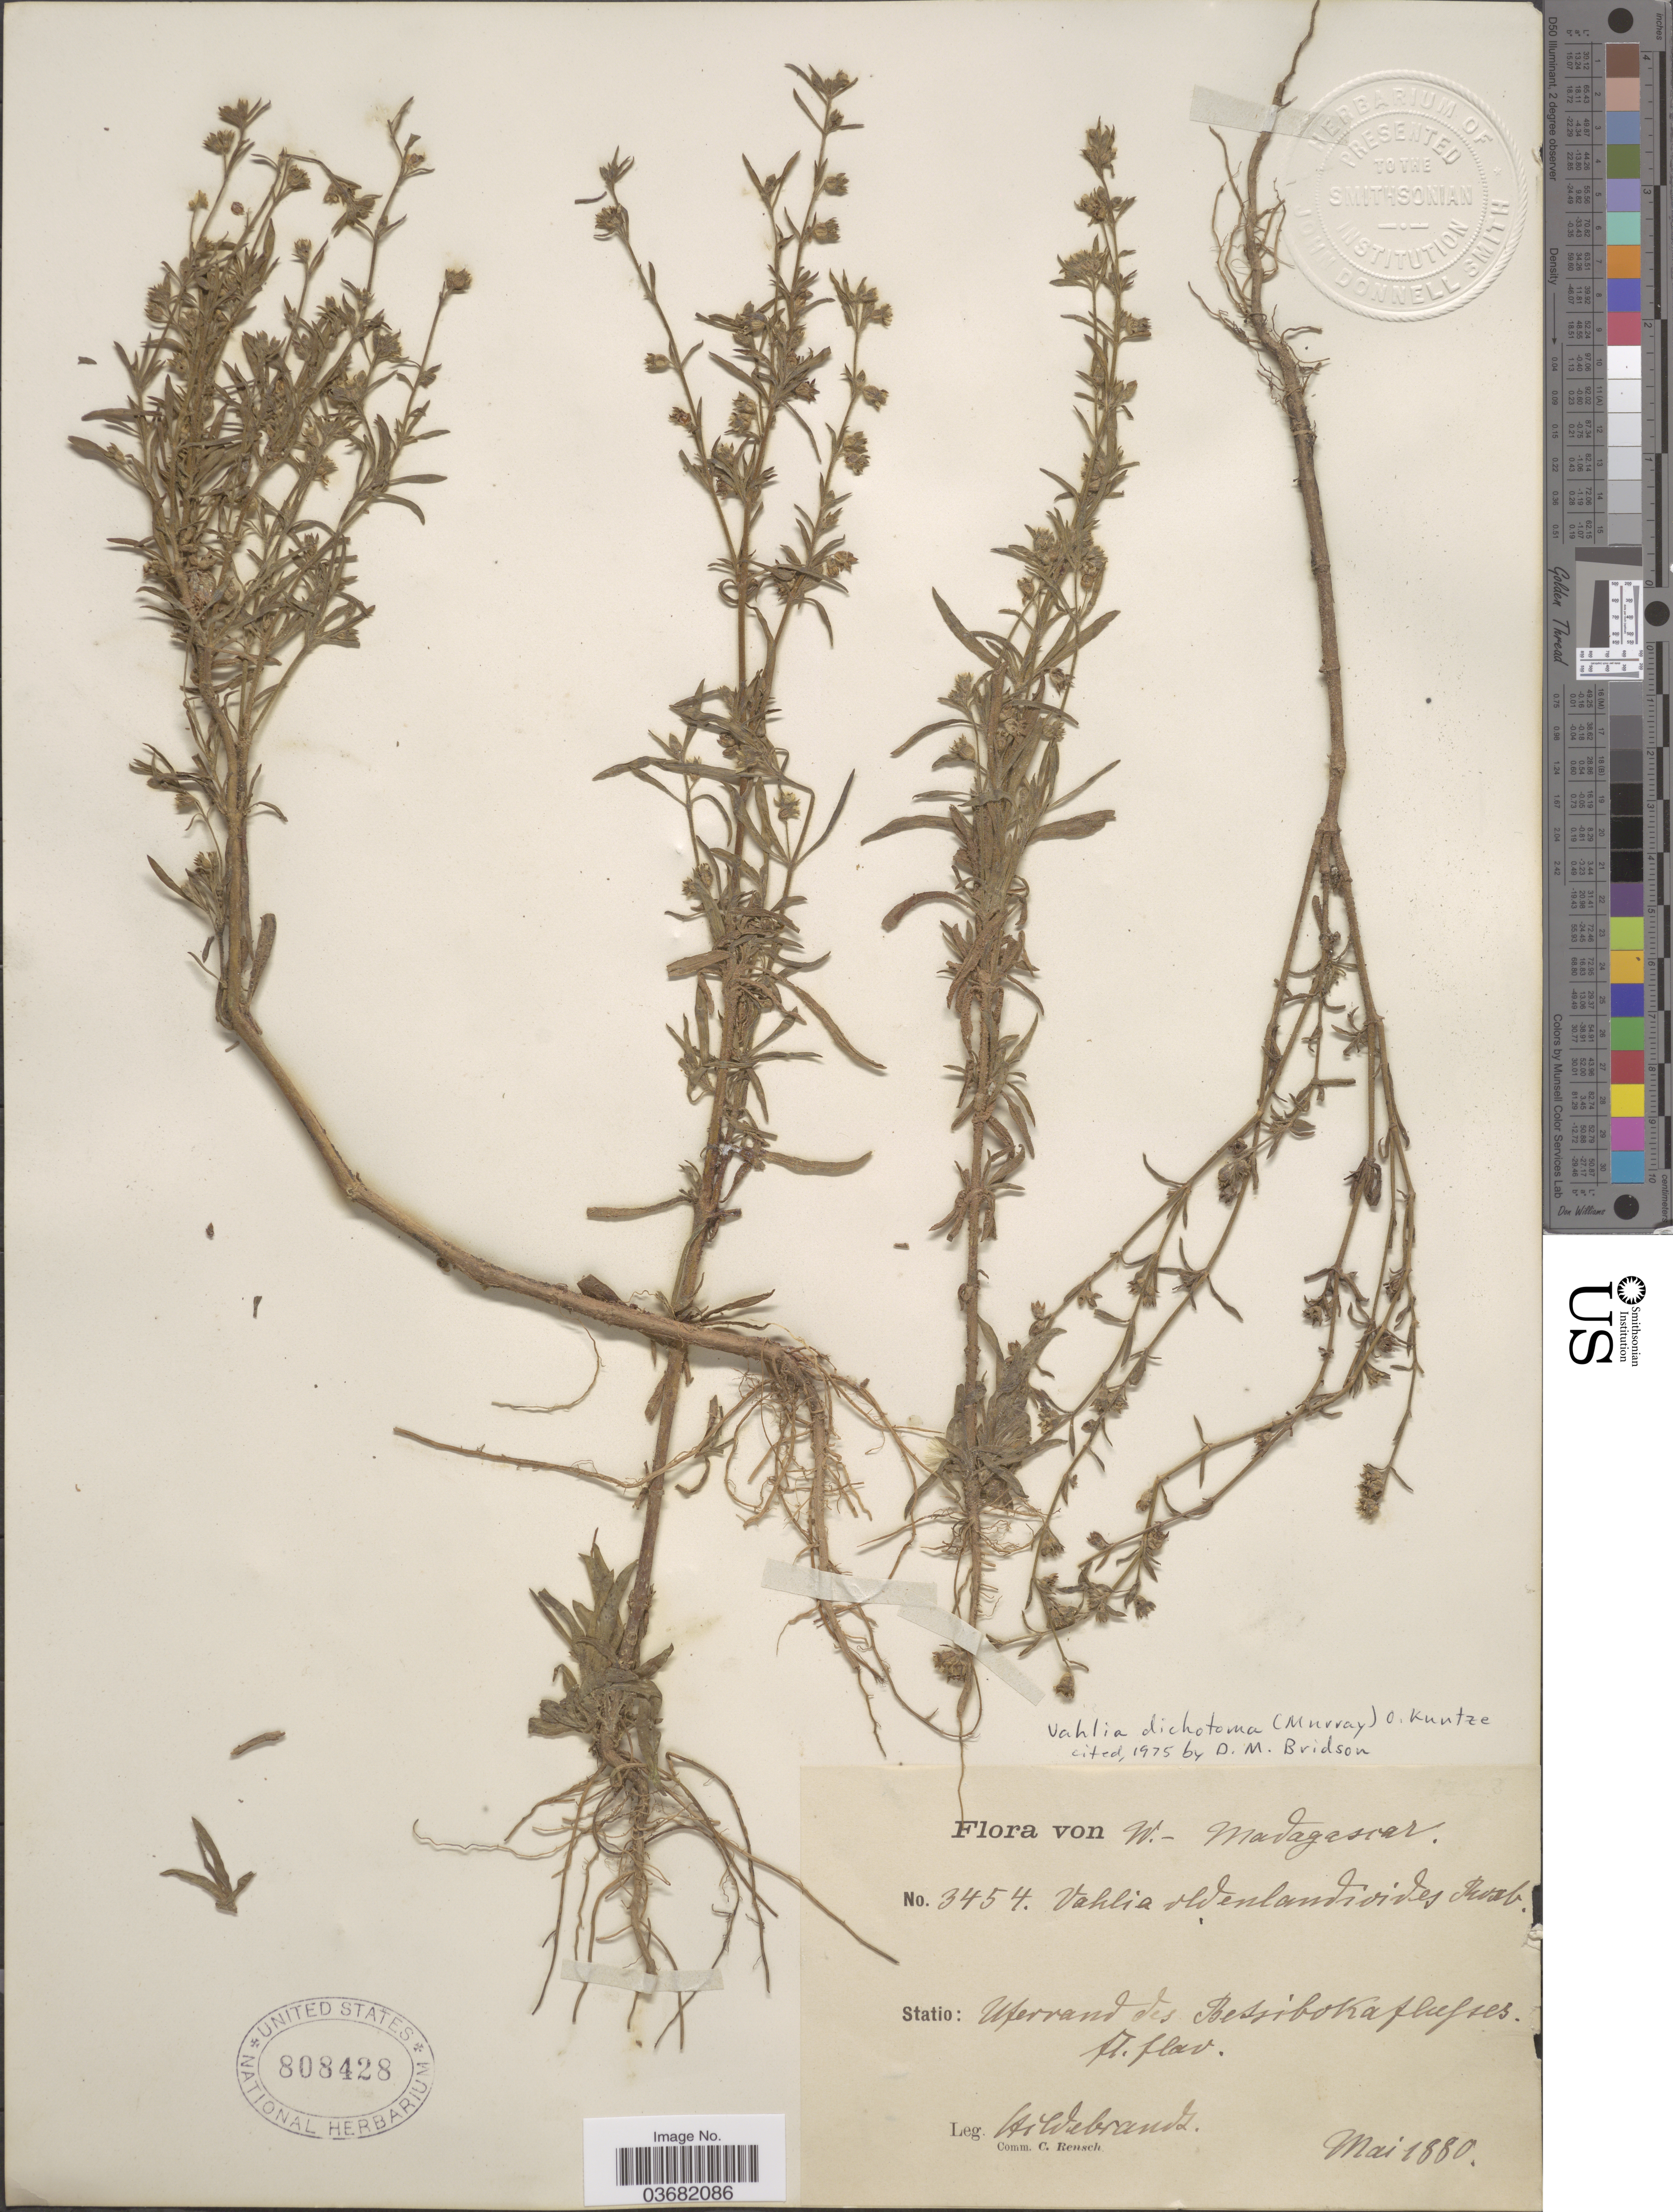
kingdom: Plantae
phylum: Tracheophyta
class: Magnoliopsida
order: Vahliales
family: Vahliaceae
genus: Vahlia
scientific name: Vahlia dichotoma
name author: (Murray) Kuntze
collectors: J. Hildebrandt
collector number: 3454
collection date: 1880-05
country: Madagascar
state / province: Betsiboka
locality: W.-Madagascar. Statio: Uferrand des Betsiboka flusses.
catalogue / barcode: US 808428